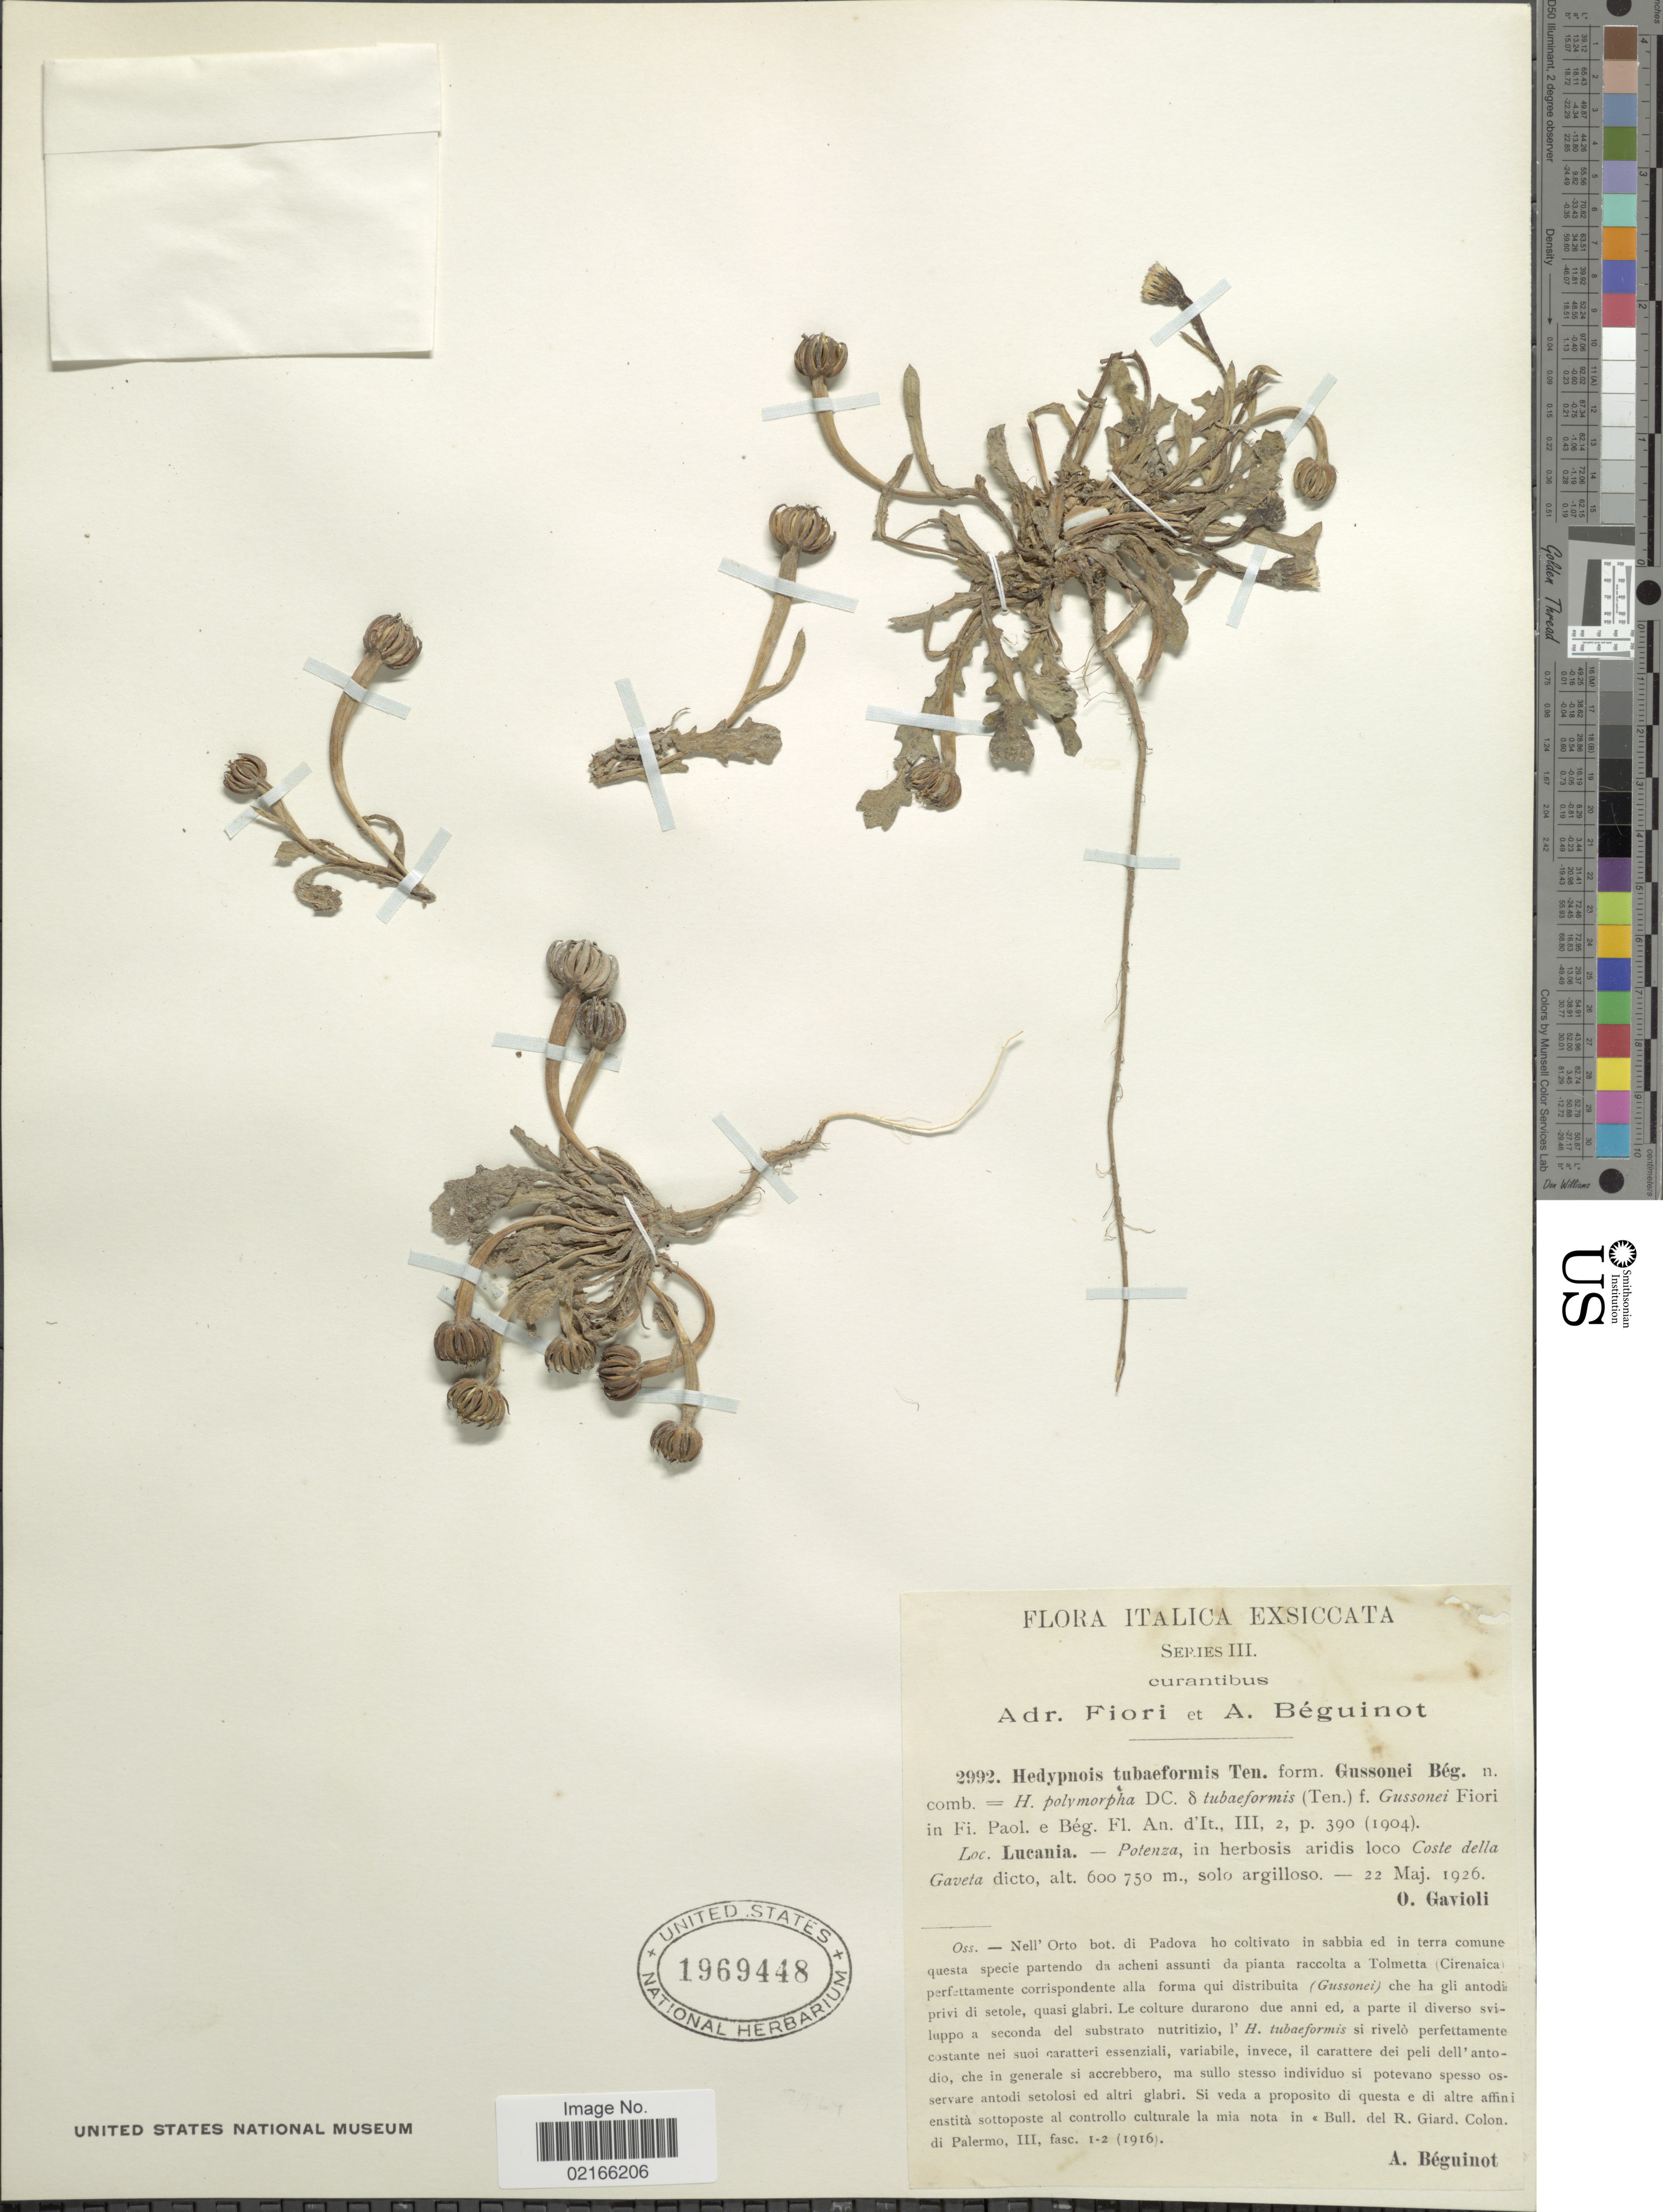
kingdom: Plantae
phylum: Tracheophyta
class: Magnoliopsida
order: Asterales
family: Asteraceae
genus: Hedypnois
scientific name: Hedypnois rhagadioloides subsp. tubaeformis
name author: (Ten.) Hayek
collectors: O. Gavioli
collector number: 2992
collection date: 1926-05-22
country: Italy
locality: Lucania. - Potenza, in herbosis aridis loco Coste della Gaveta dicto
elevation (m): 600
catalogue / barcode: US 1969448